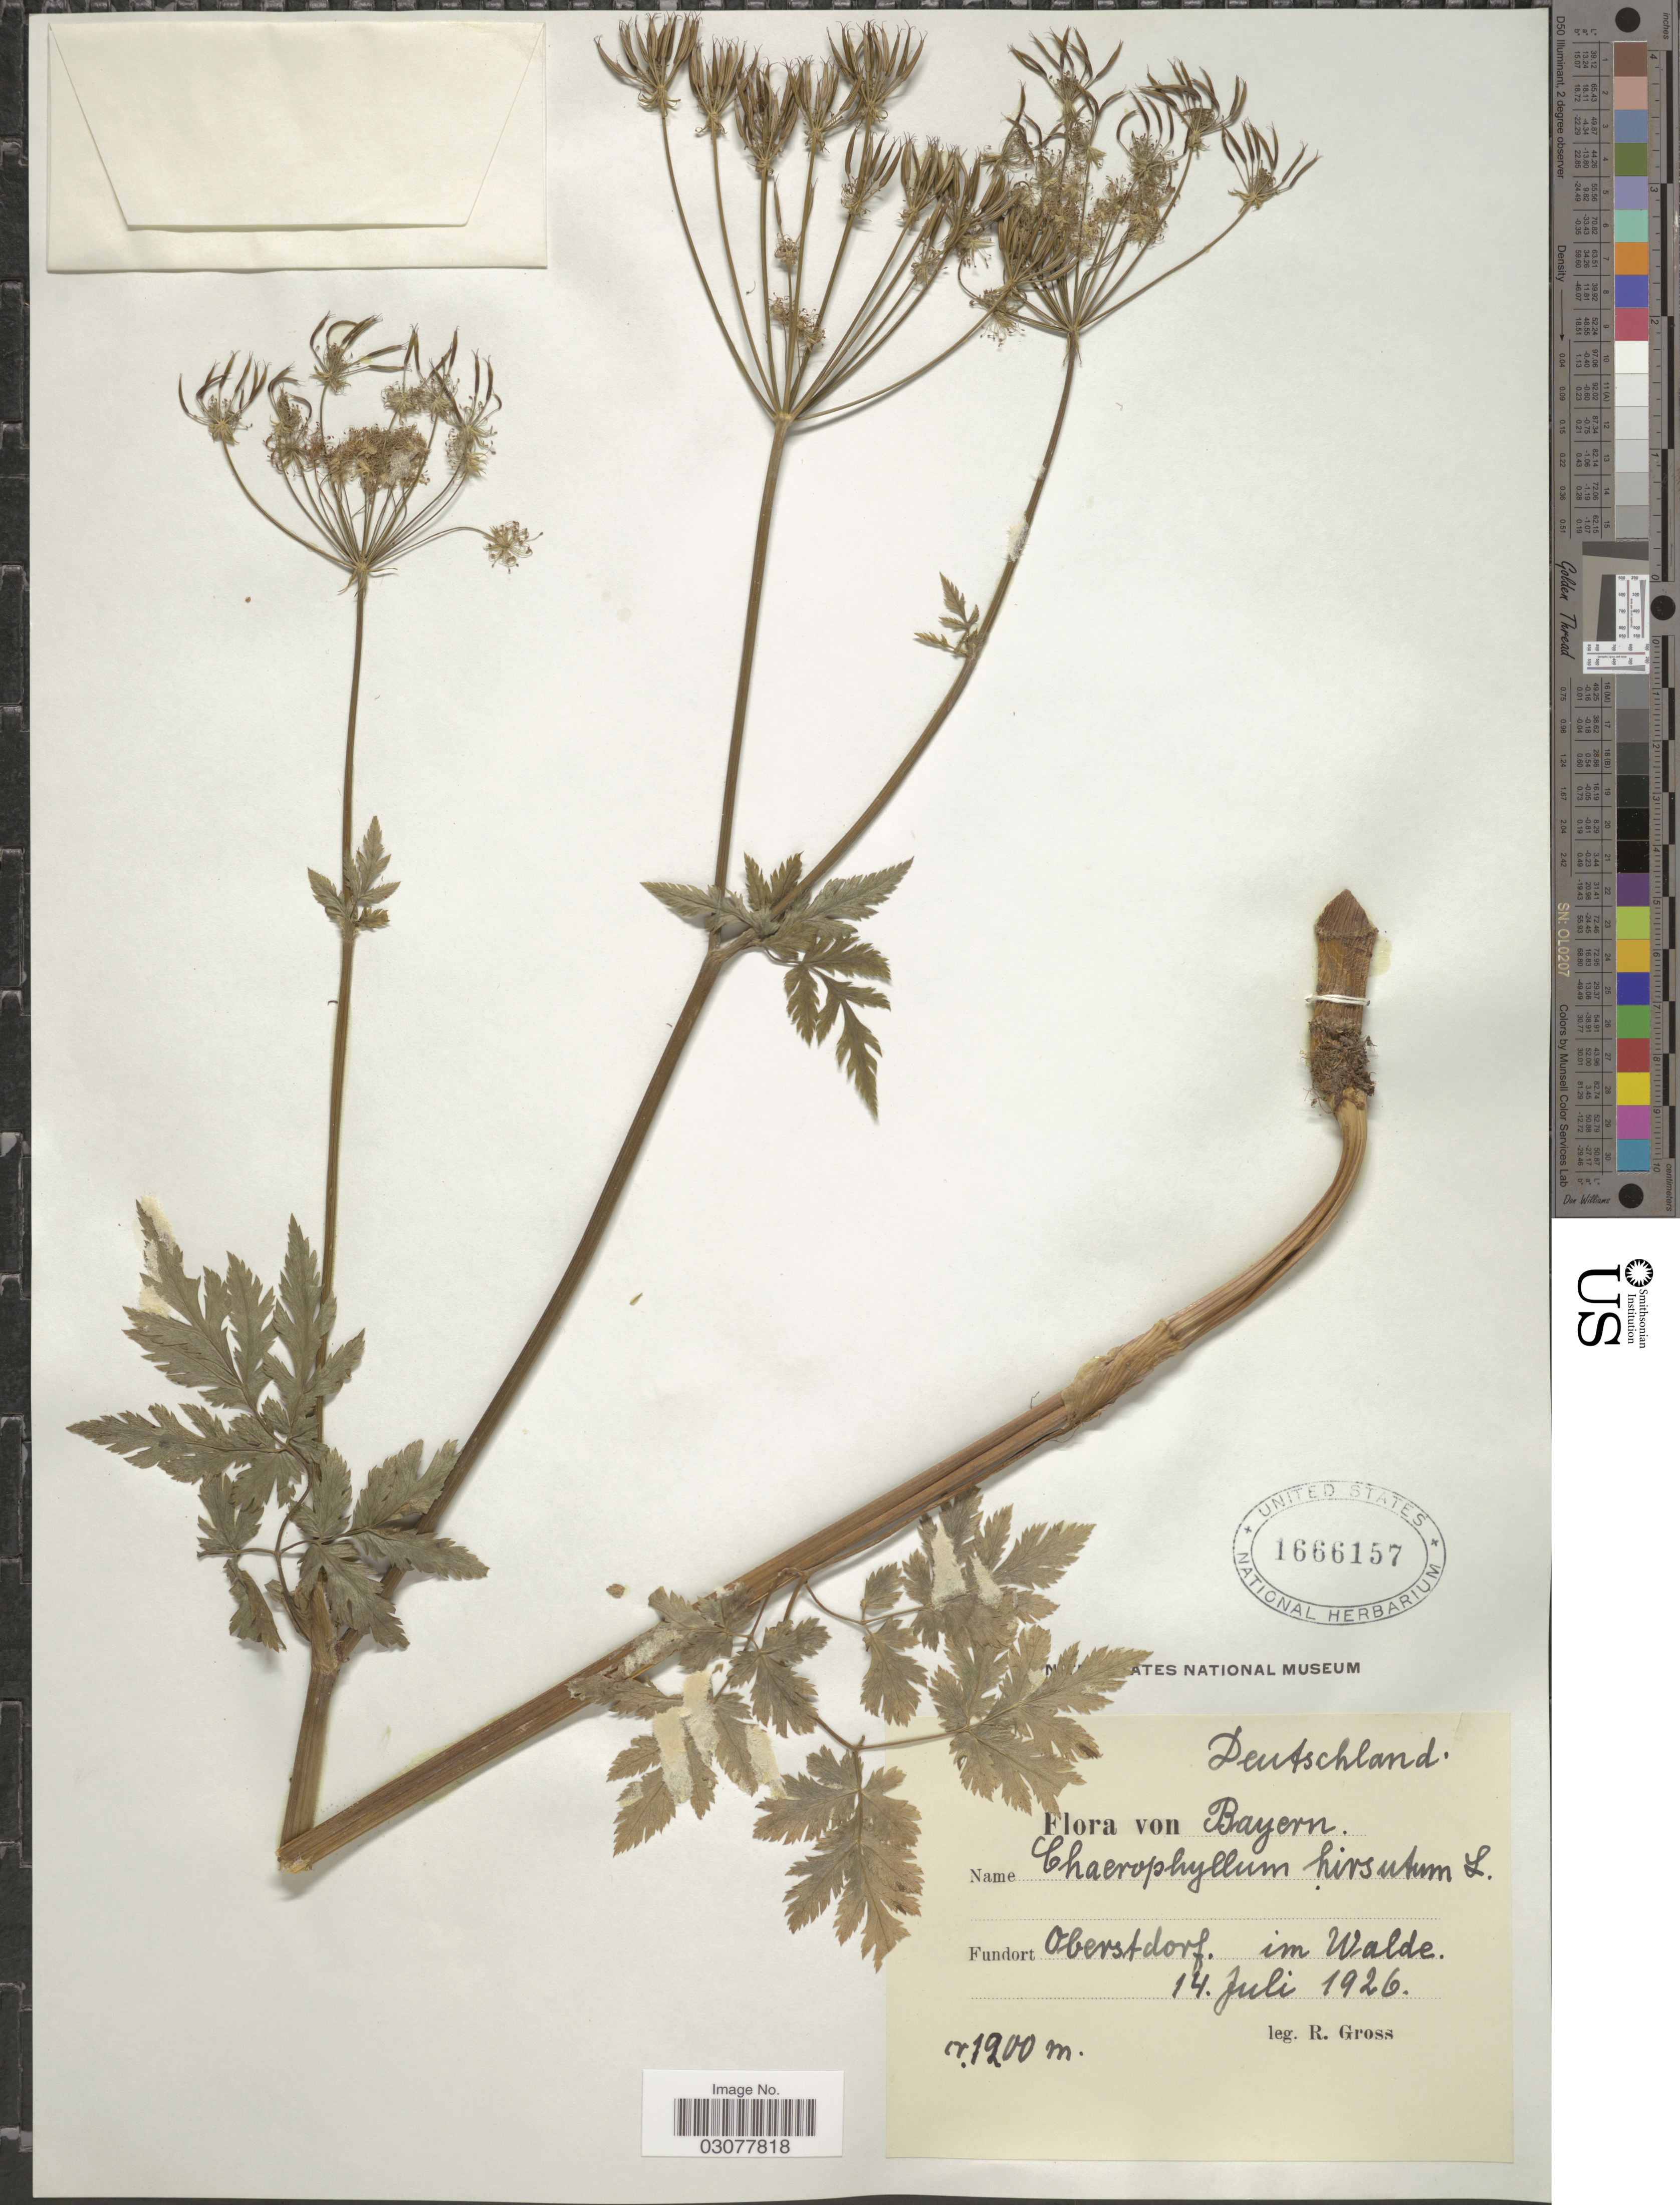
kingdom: Plantae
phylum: Tracheophyta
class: Magnoliopsida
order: Apiales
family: Apiaceae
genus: Chaerophyllum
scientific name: Chaerophyllum hirsutum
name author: L.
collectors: R. Gross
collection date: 1926-07-14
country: Germany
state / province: Bayern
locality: Deutschland. Fundort Oberstdorf. im Walde.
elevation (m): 1200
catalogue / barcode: US 1666157